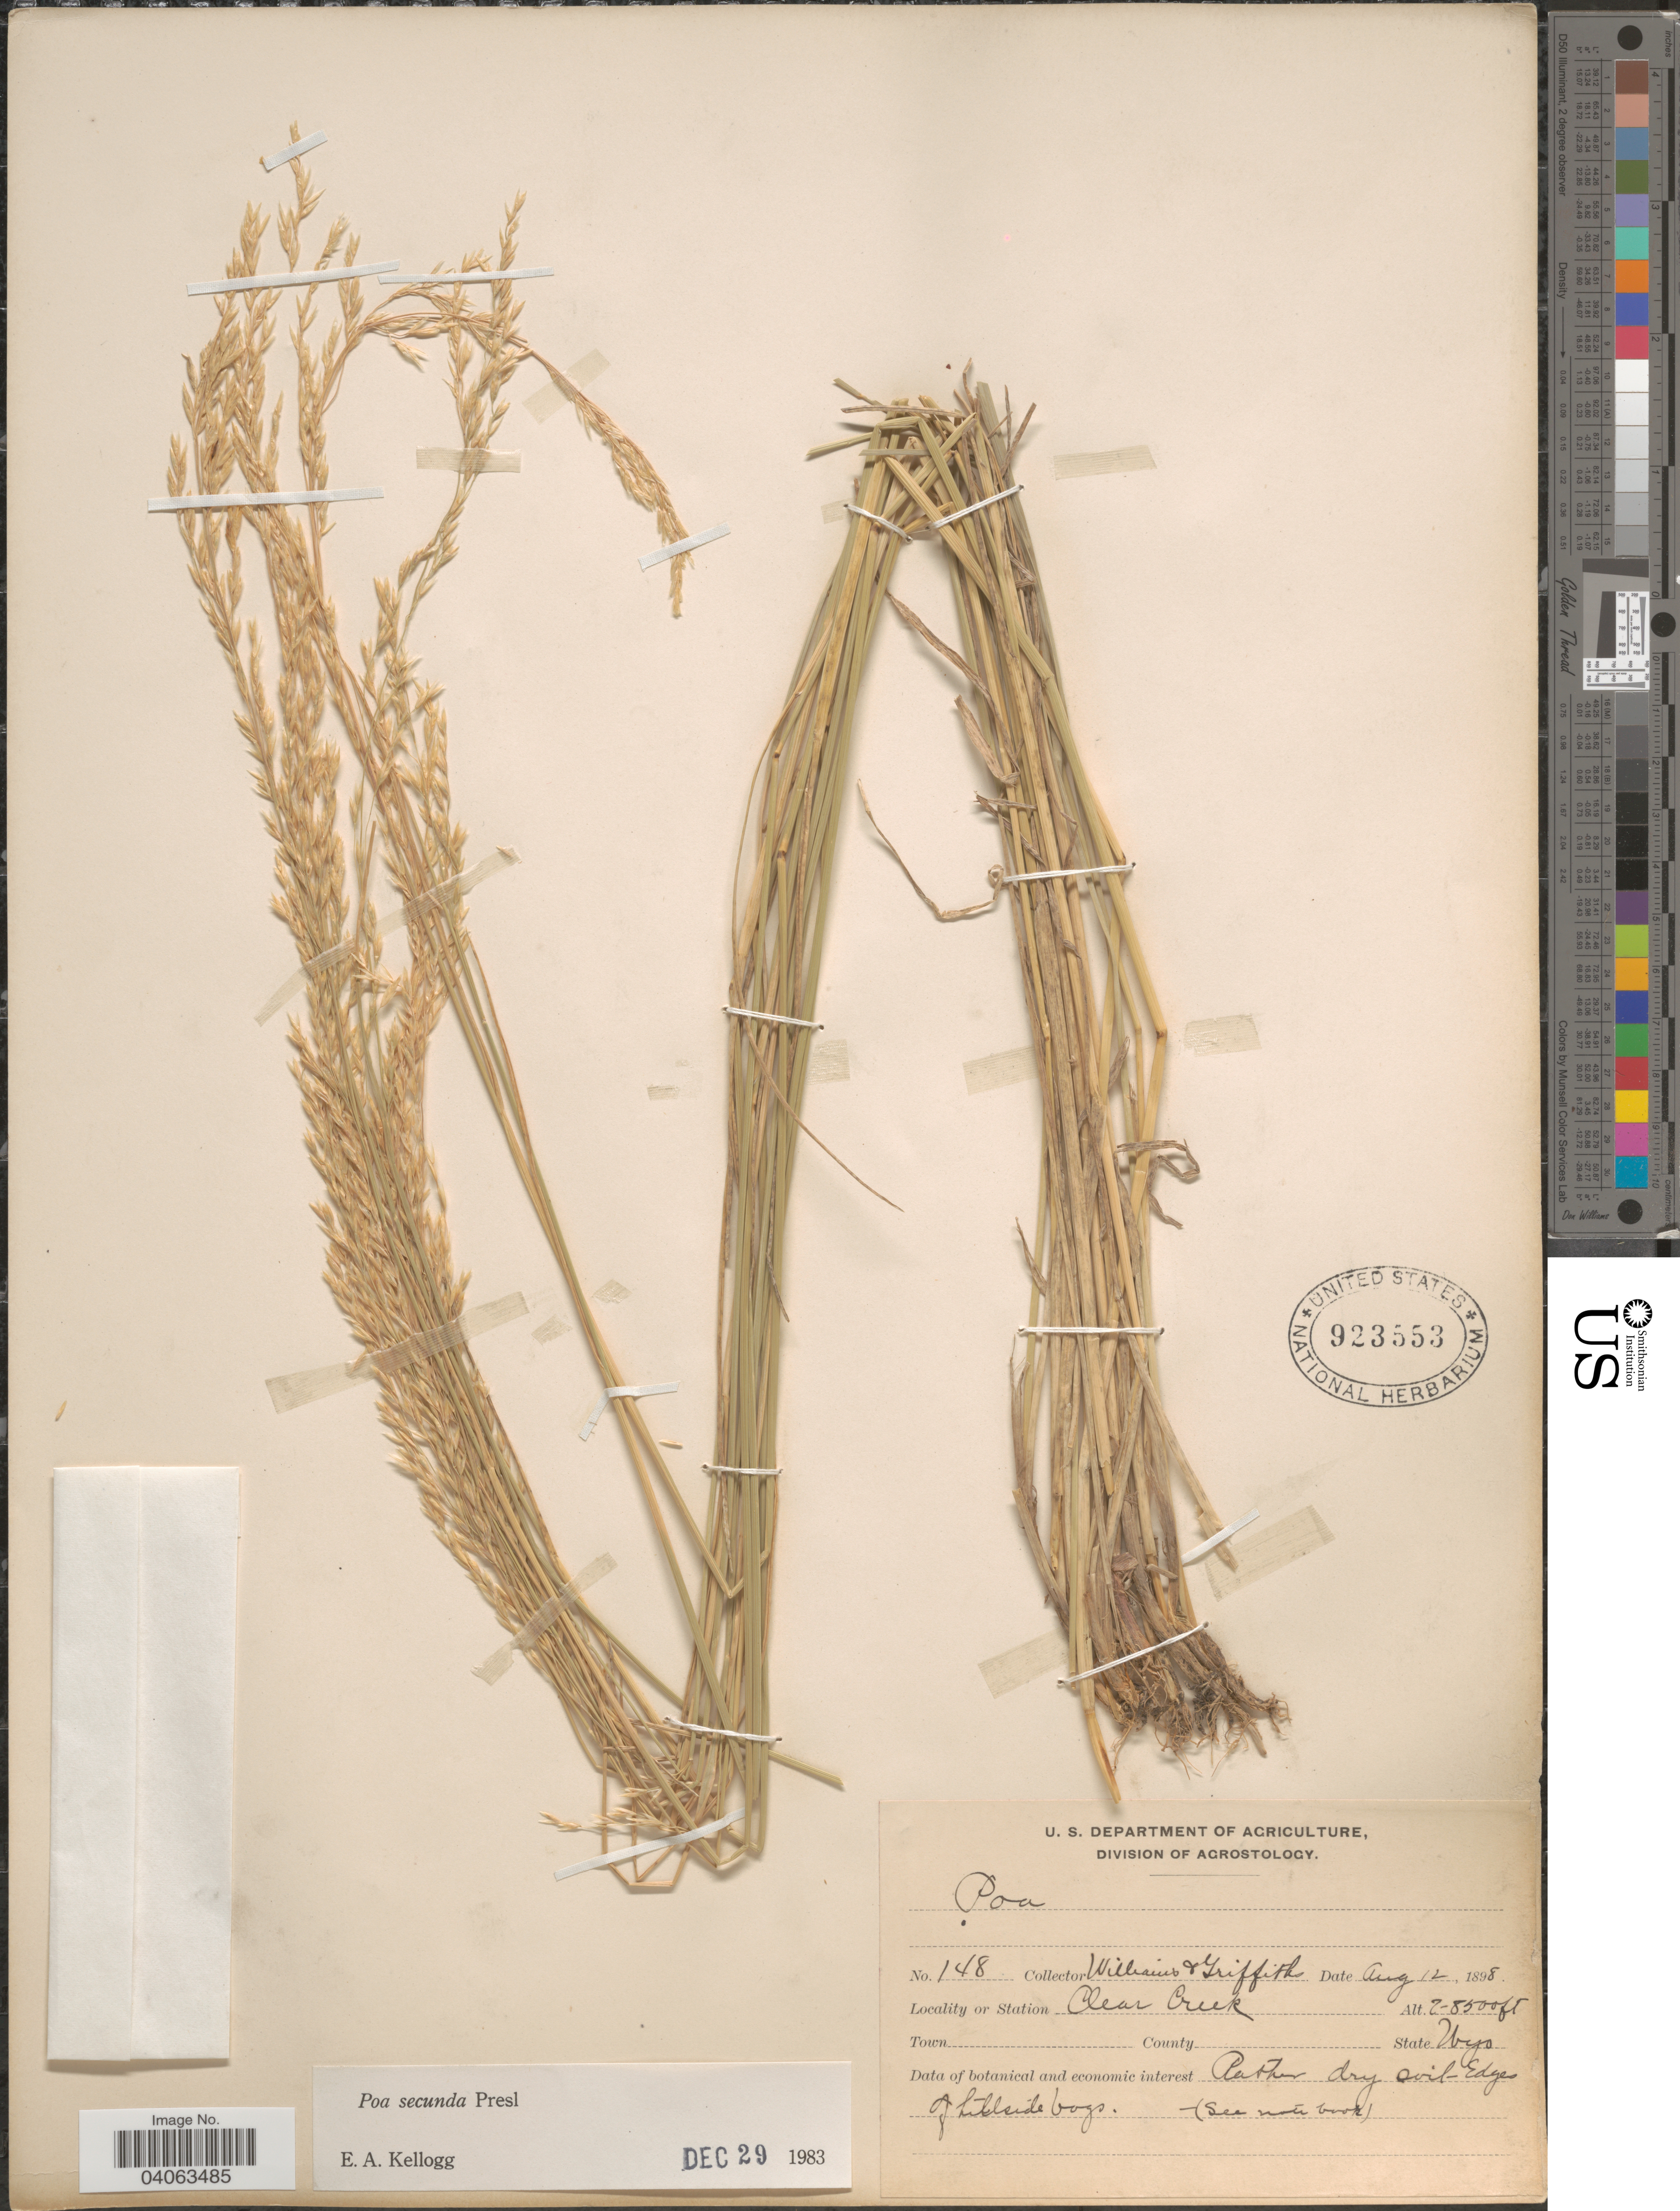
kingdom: Plantae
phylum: Tracheophyta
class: Liliopsida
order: Poales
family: Poaceae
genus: Poa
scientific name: Poa secunda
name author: J. Presl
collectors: -- Williams & -- Griffiths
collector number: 148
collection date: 1898-08-12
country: United States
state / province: Wyoming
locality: Clear Creek.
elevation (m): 610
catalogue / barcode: US 923553